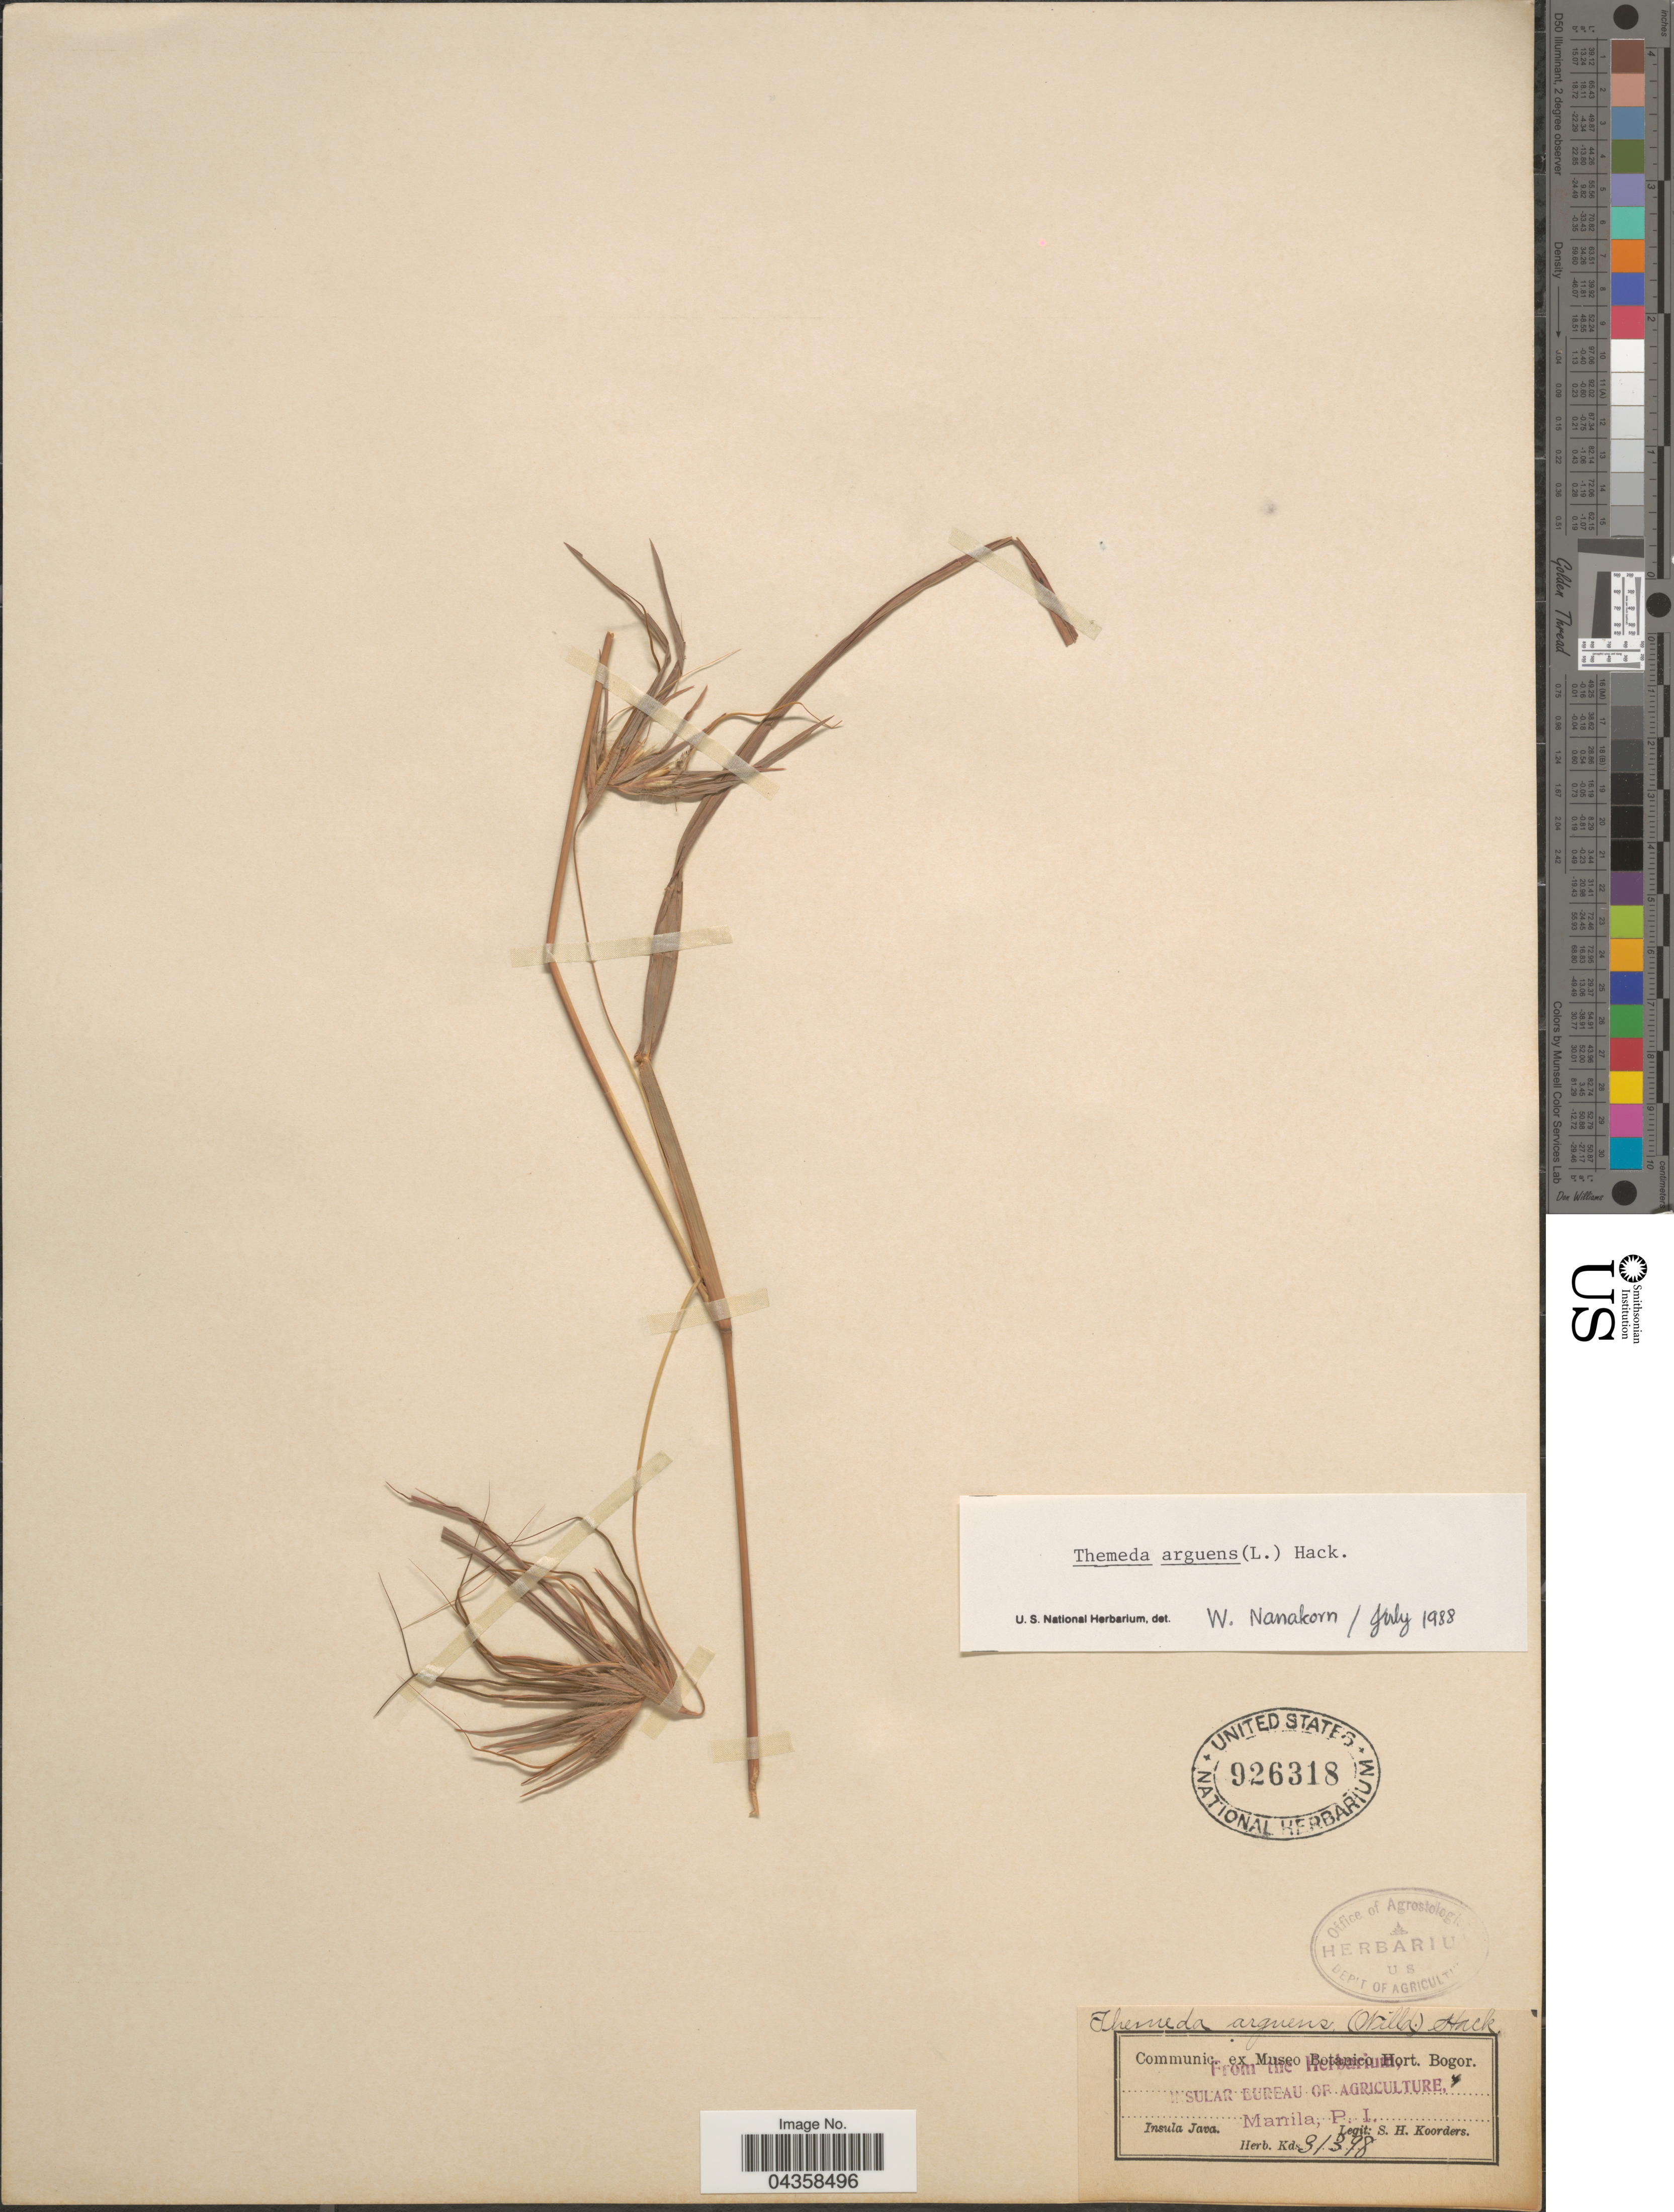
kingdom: Plantae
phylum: Tracheophyta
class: Liliopsida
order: Poales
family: Poaceae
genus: Themeda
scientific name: Themeda arguens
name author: (L.) Hack.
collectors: S. H. Koorders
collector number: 31398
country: Indonesia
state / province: Java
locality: Insula Java.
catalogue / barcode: US 926318